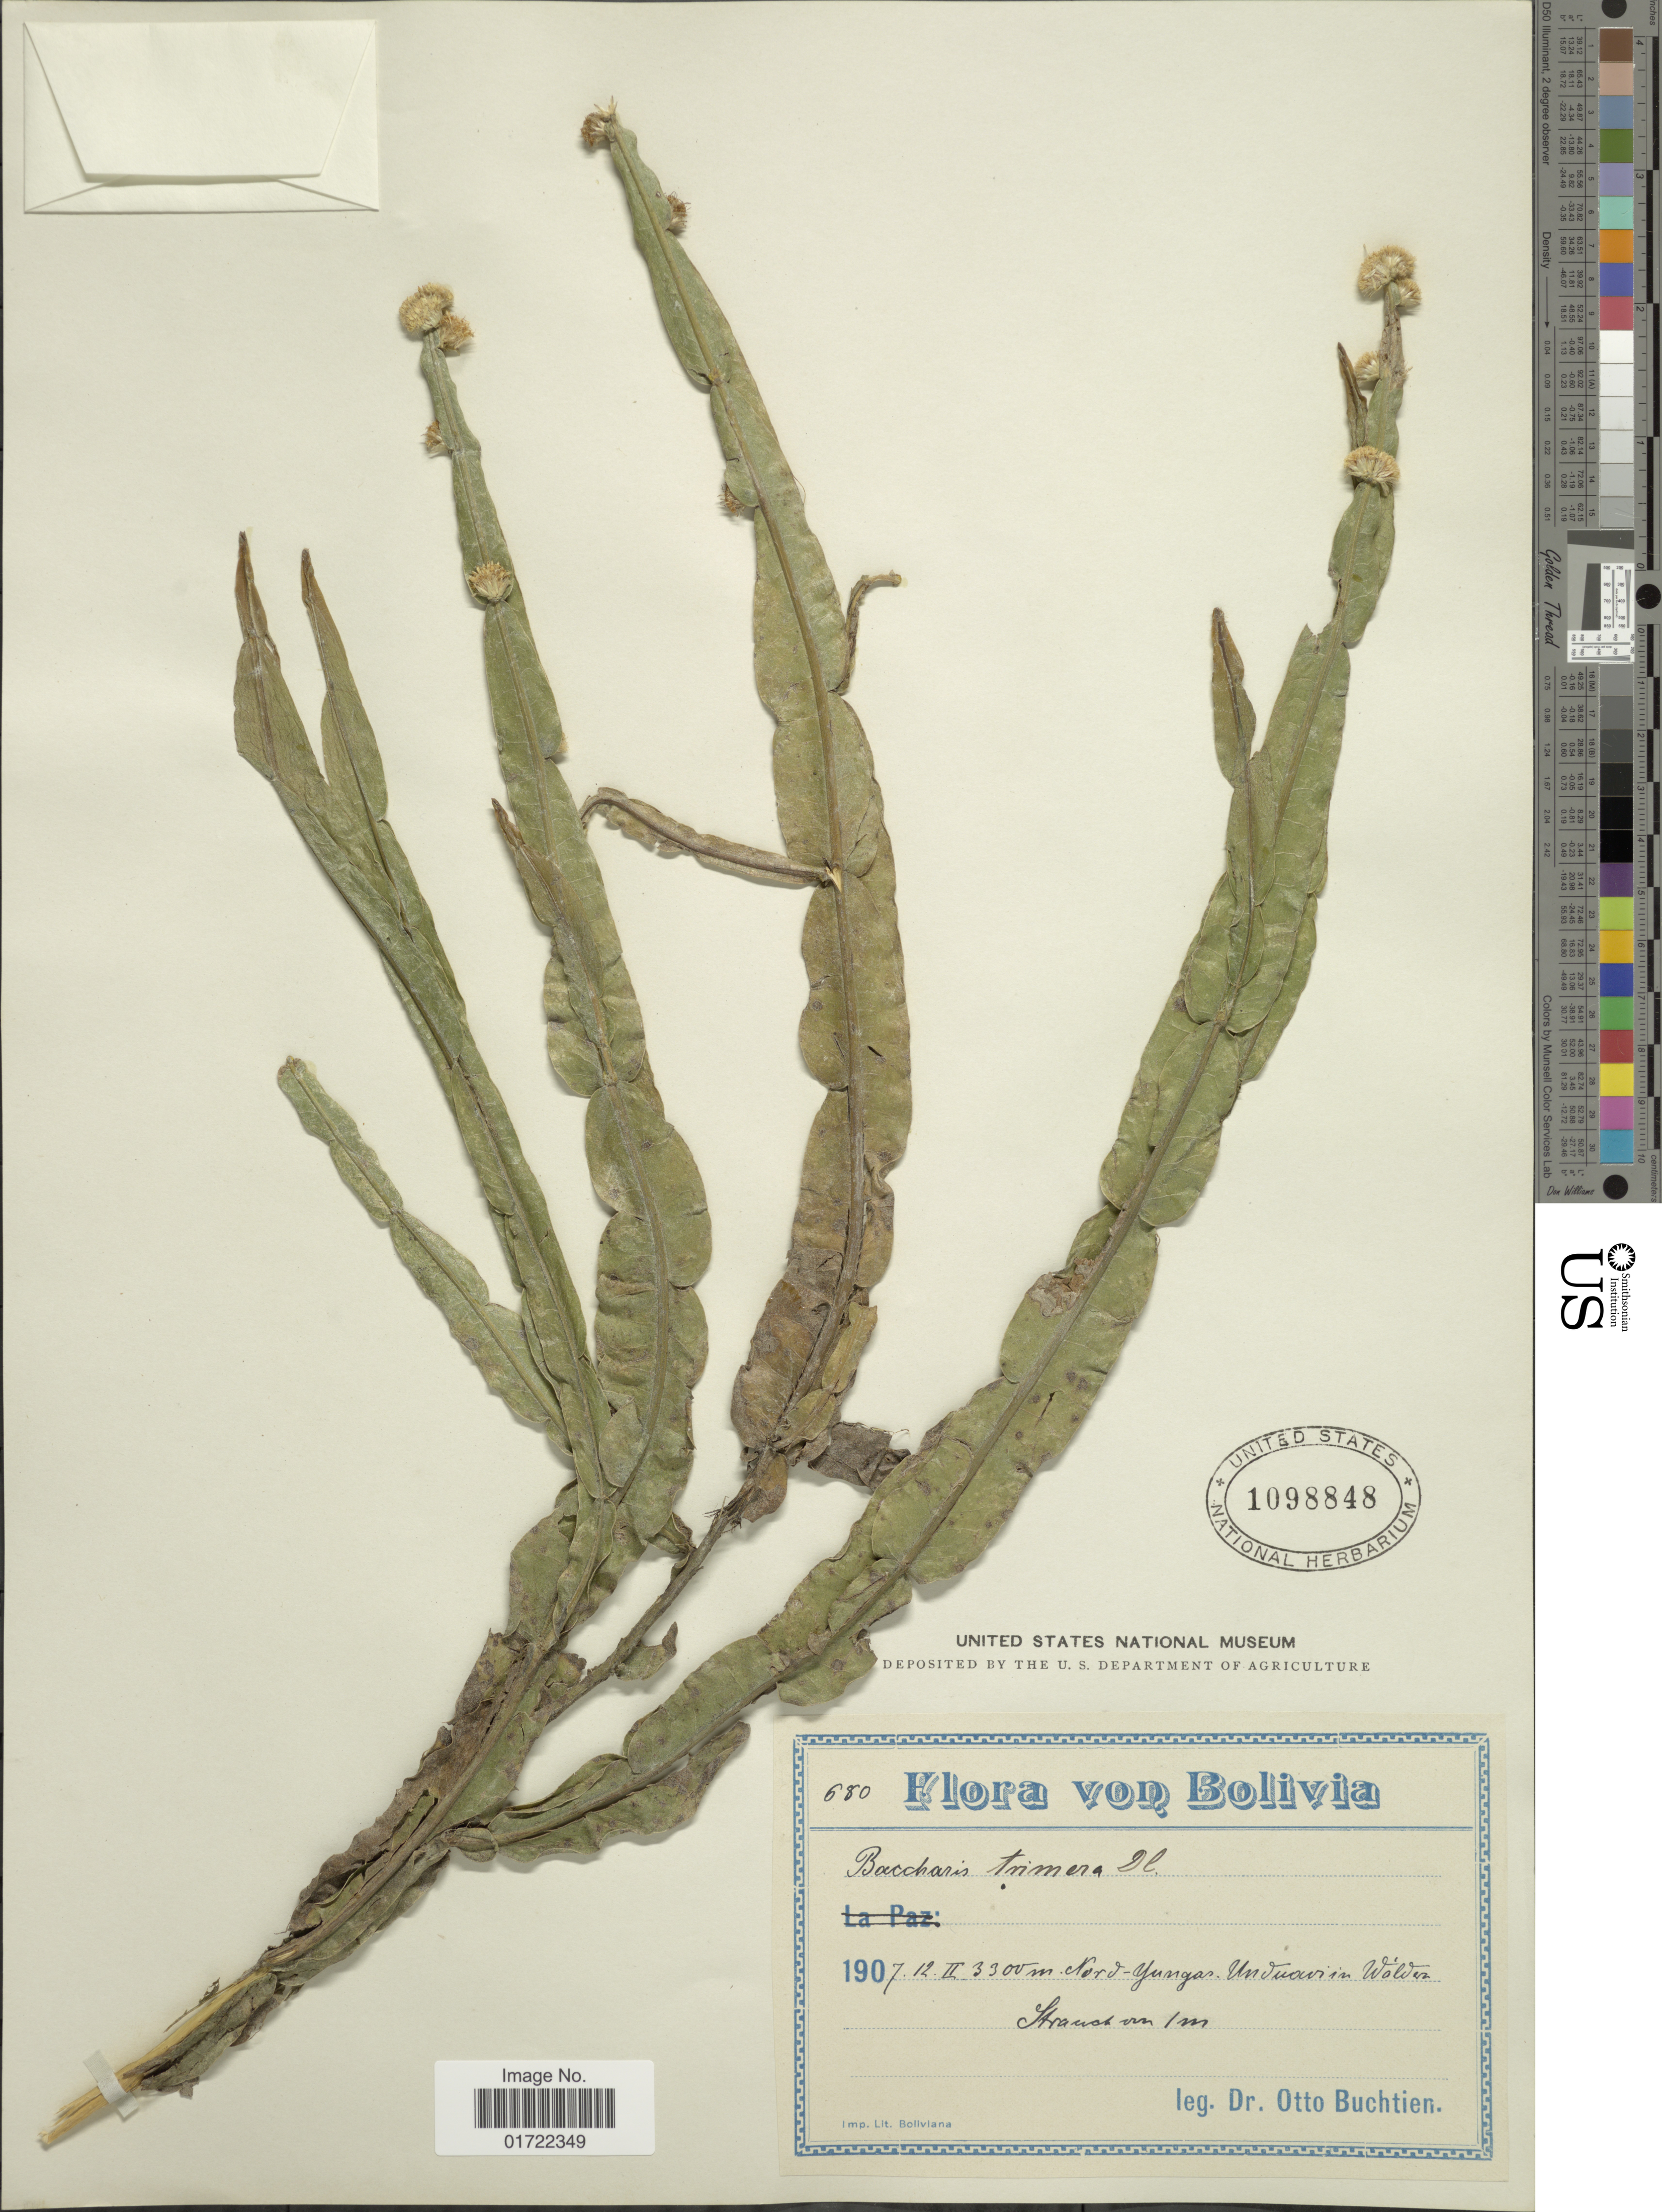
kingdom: Plantae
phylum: Tracheophyta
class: Magnoliopsida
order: Asterales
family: Asteraceae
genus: Baccharis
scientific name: Baccharis genistelloides var. trimera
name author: (Less.) Baker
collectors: O. Buchtien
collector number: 680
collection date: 1907-02-12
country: Bolivia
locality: Nord-Yungas, Unduavi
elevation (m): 3300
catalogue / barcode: US 1098848